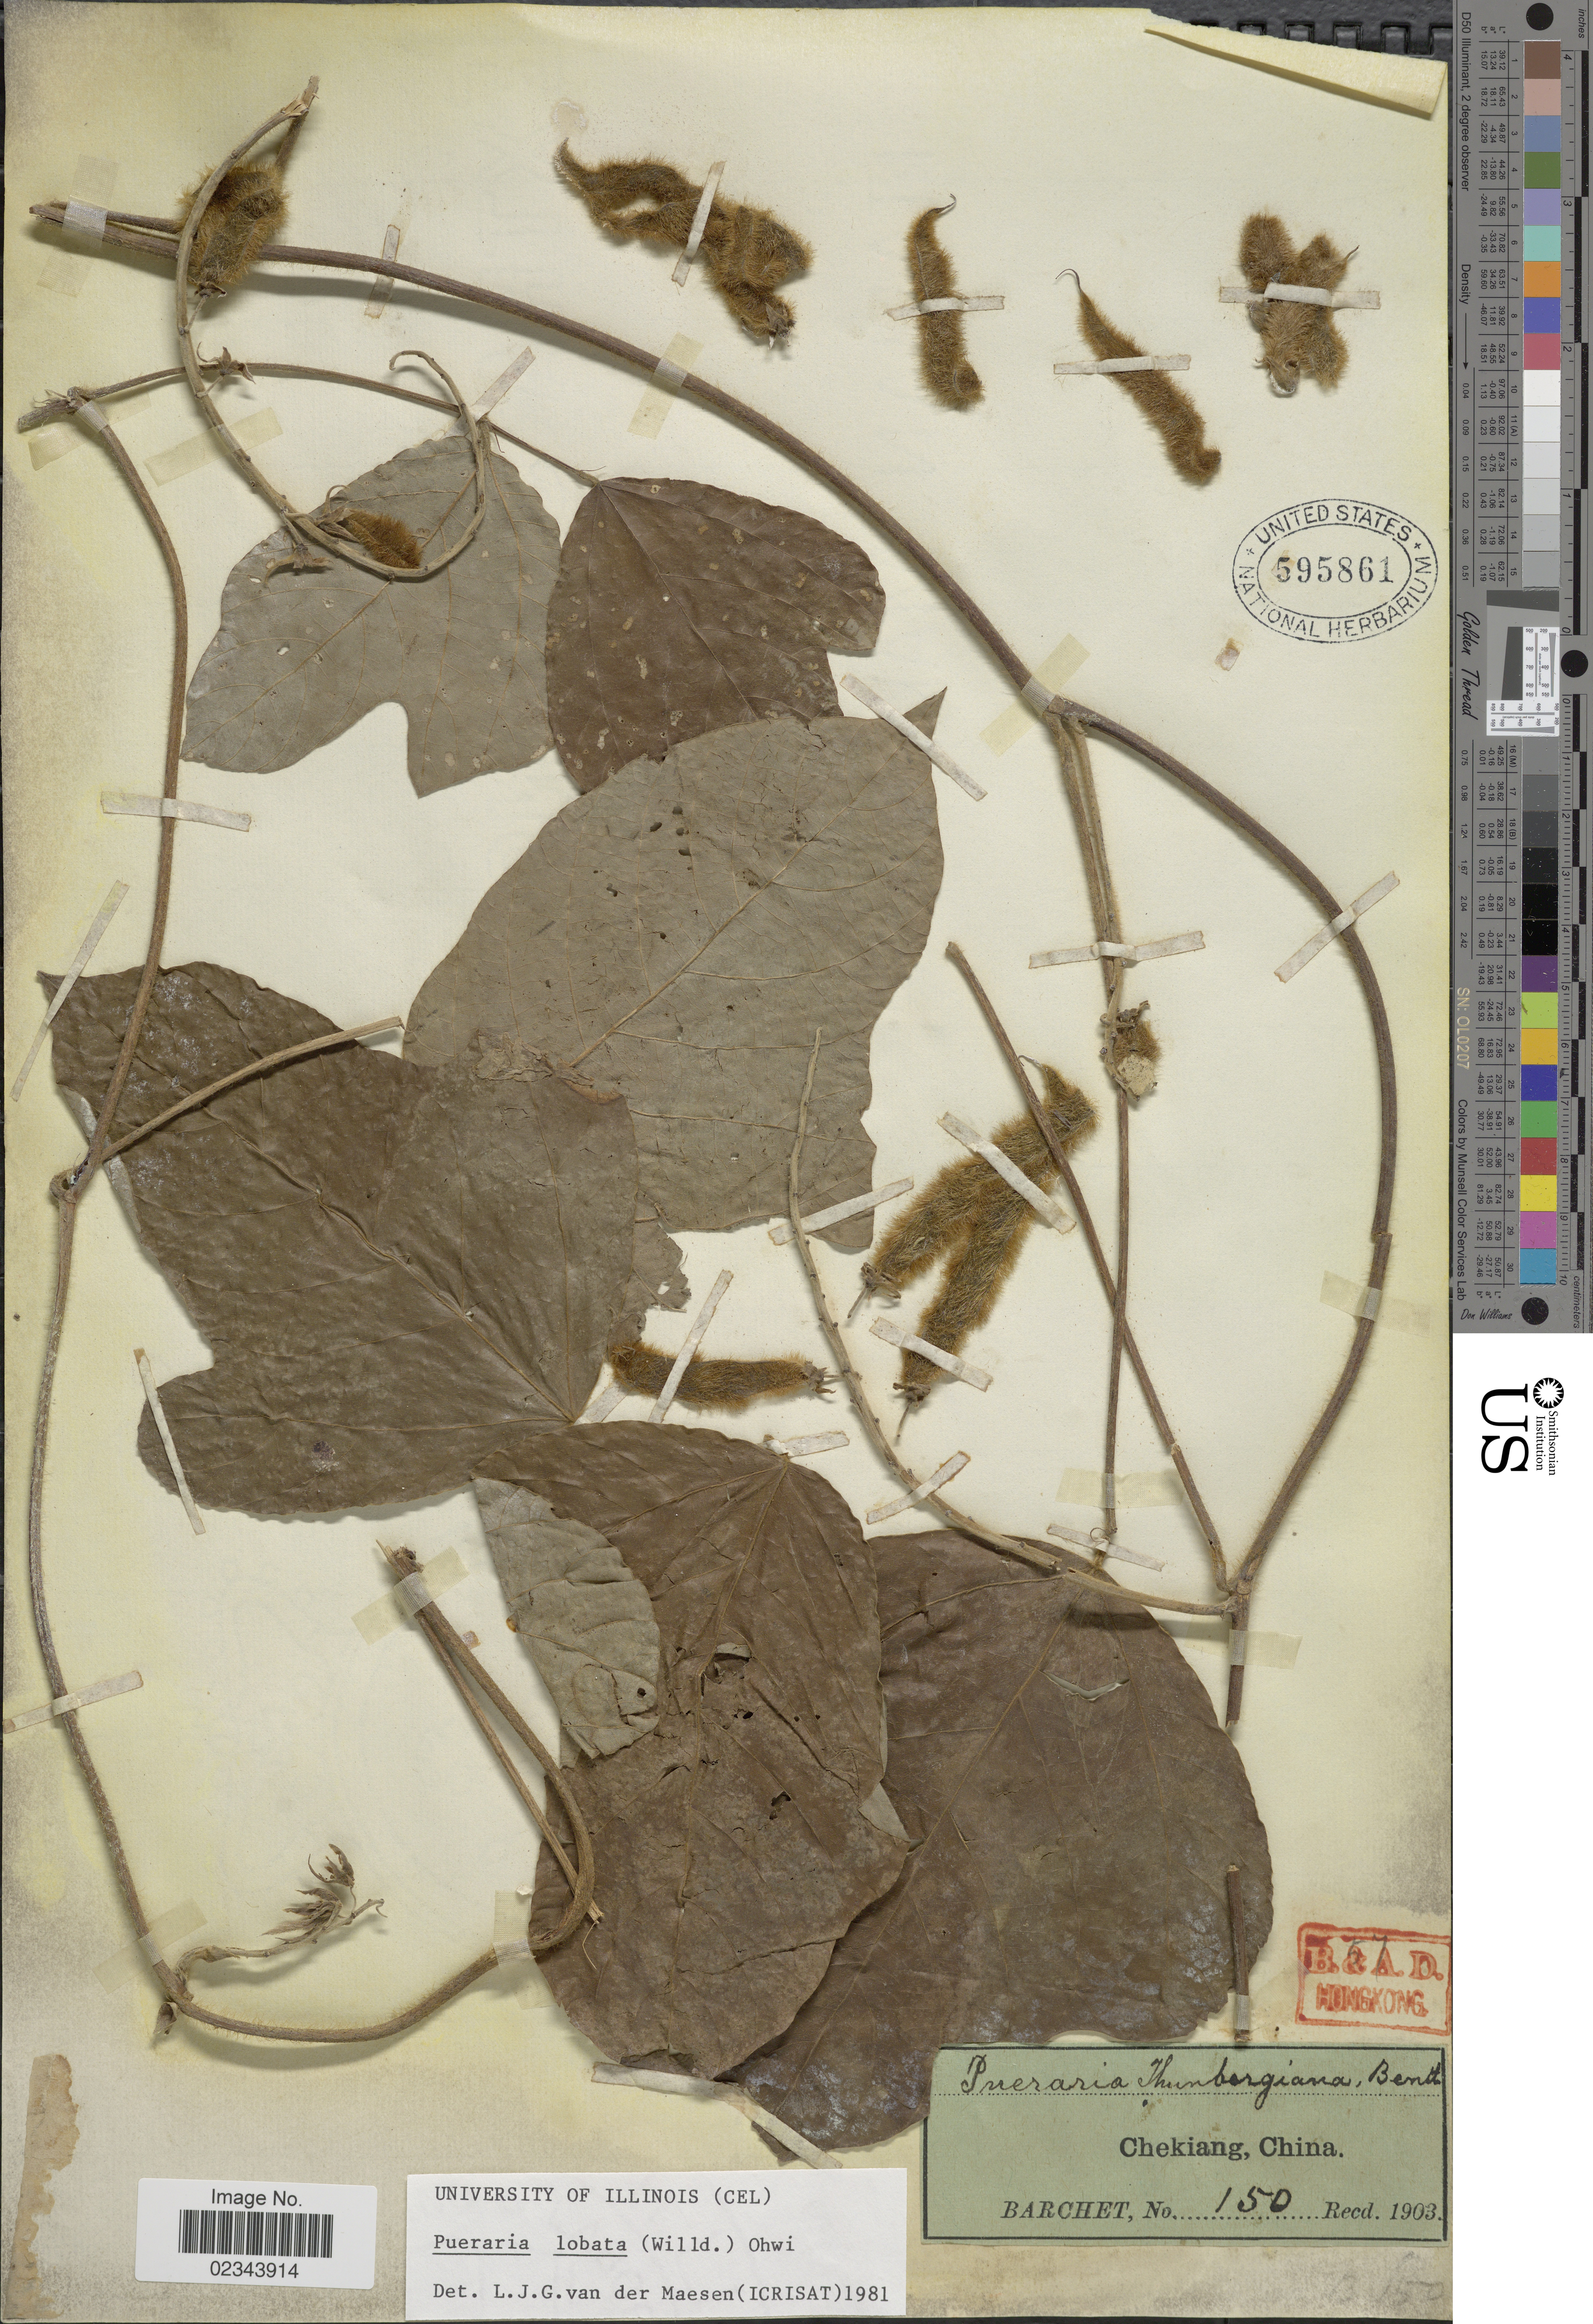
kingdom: Plantae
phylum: Tracheophyta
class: Magnoliopsida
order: Fabales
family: Fabaceae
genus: Pueraria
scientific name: Pueraria lobata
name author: (Willd.) Ohwi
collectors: Barchet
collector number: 150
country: China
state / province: Zhejiang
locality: Chekiang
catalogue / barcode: US 595861